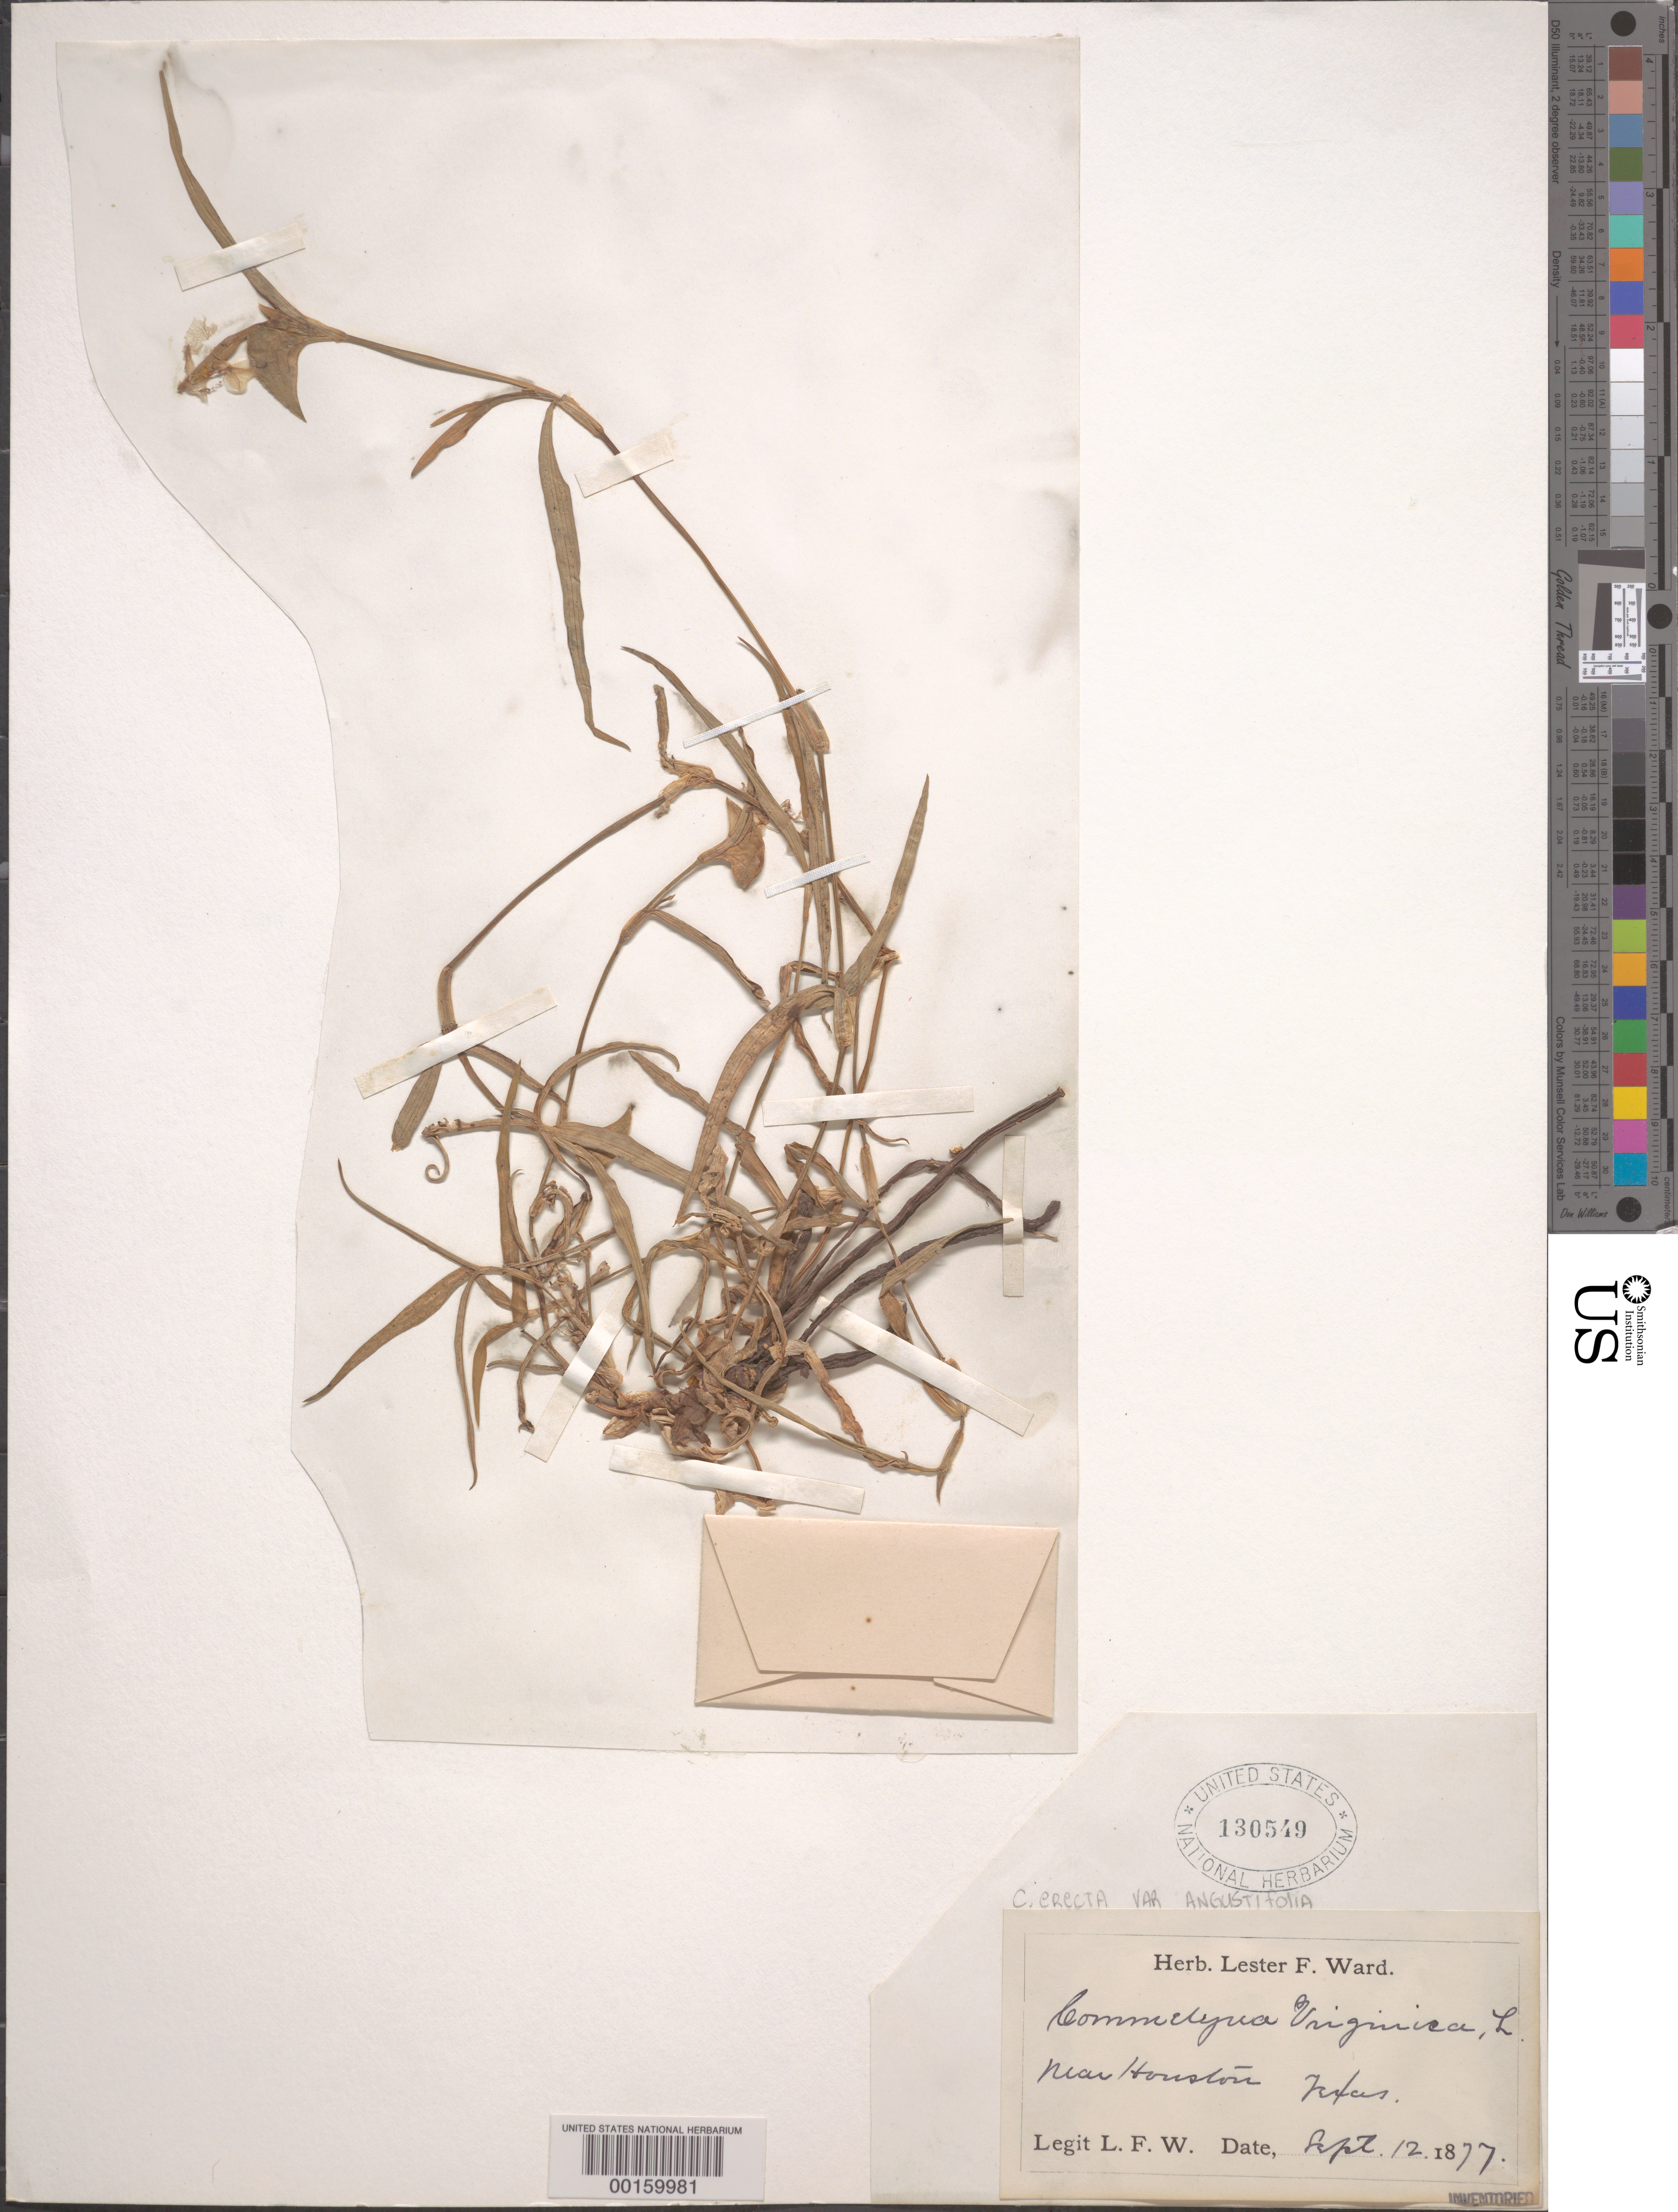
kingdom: Plantae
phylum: Tracheophyta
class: Liliopsida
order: Commelinales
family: Commelinaceae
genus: Commelina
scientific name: Commelina erecta var. angustifolia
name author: (Michx.) Fernald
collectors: L. F. Ward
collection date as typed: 12 Sep 1877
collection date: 1877-09-12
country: United States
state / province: Texas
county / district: Harris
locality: Houston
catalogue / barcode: US 130549